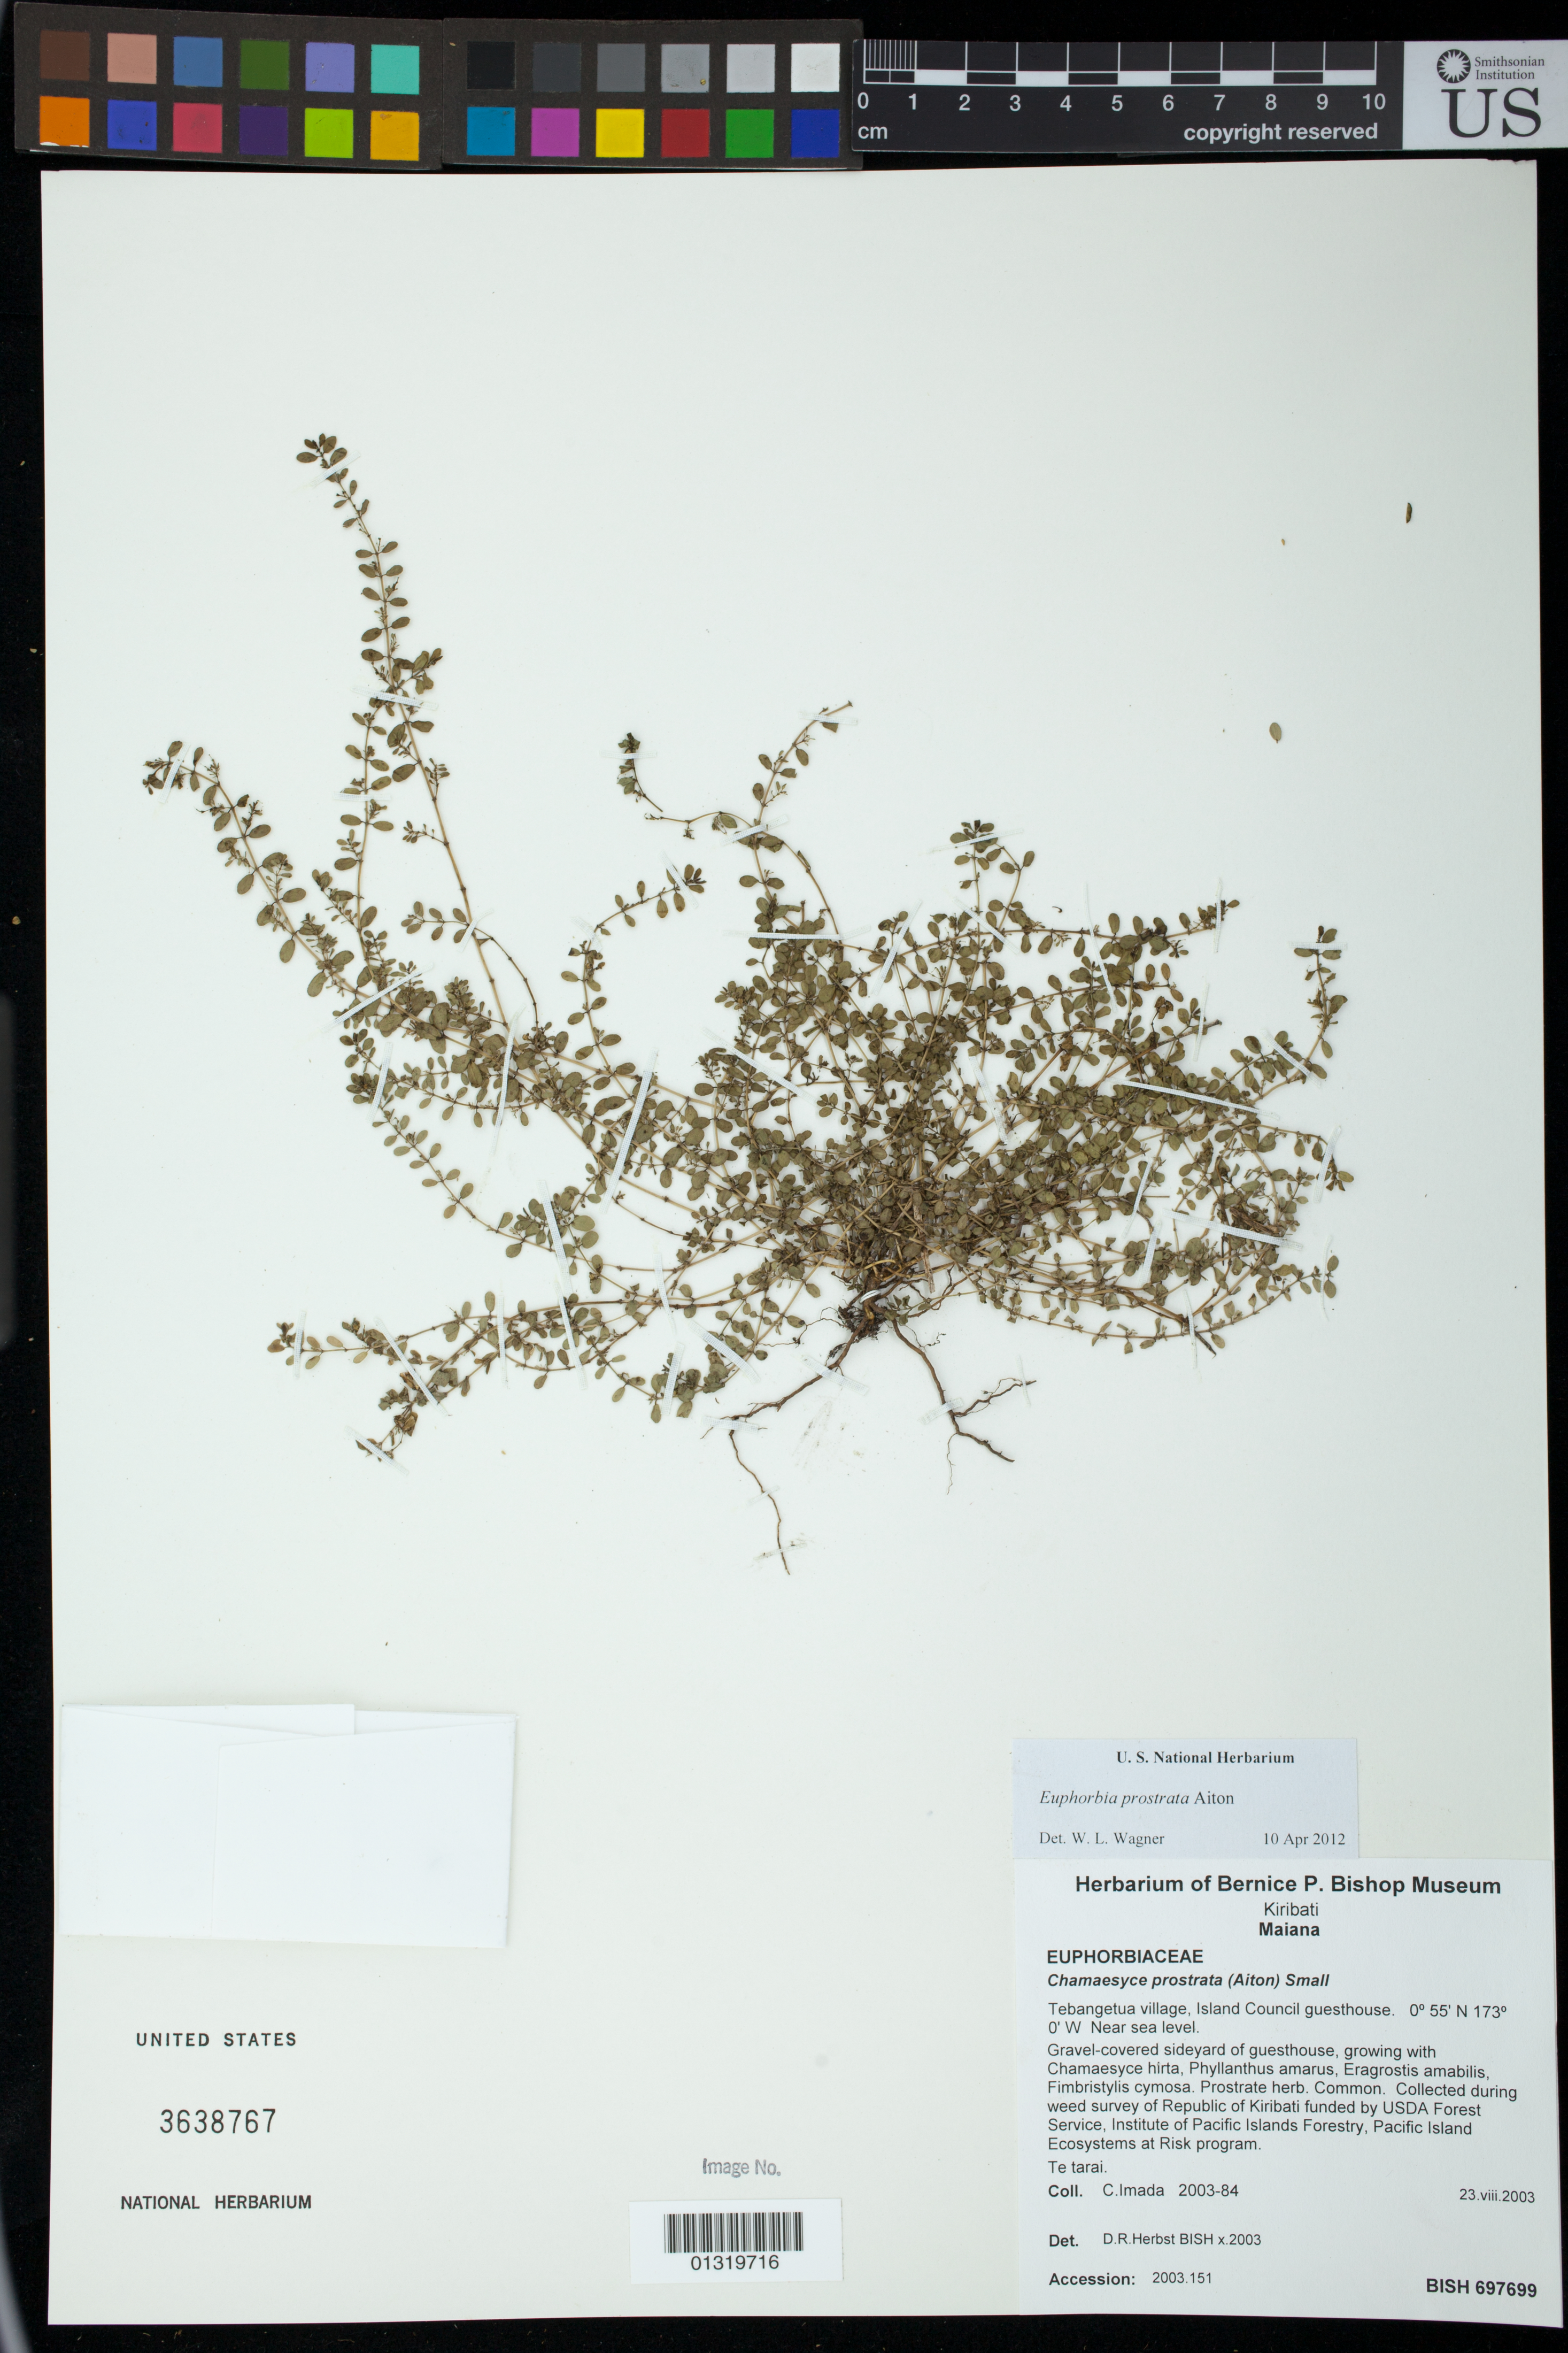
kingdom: Plantae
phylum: Tracheophyta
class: Magnoliopsida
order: Malpighiales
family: Euphorbiaceae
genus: Euphorbia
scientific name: Euphorbia prostrata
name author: Aiton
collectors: C. Imada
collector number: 2003-84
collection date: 2003-08-23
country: Kiribati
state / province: Maiana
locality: Tebangetua village, Island Council guesthouse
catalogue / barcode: US 3638767